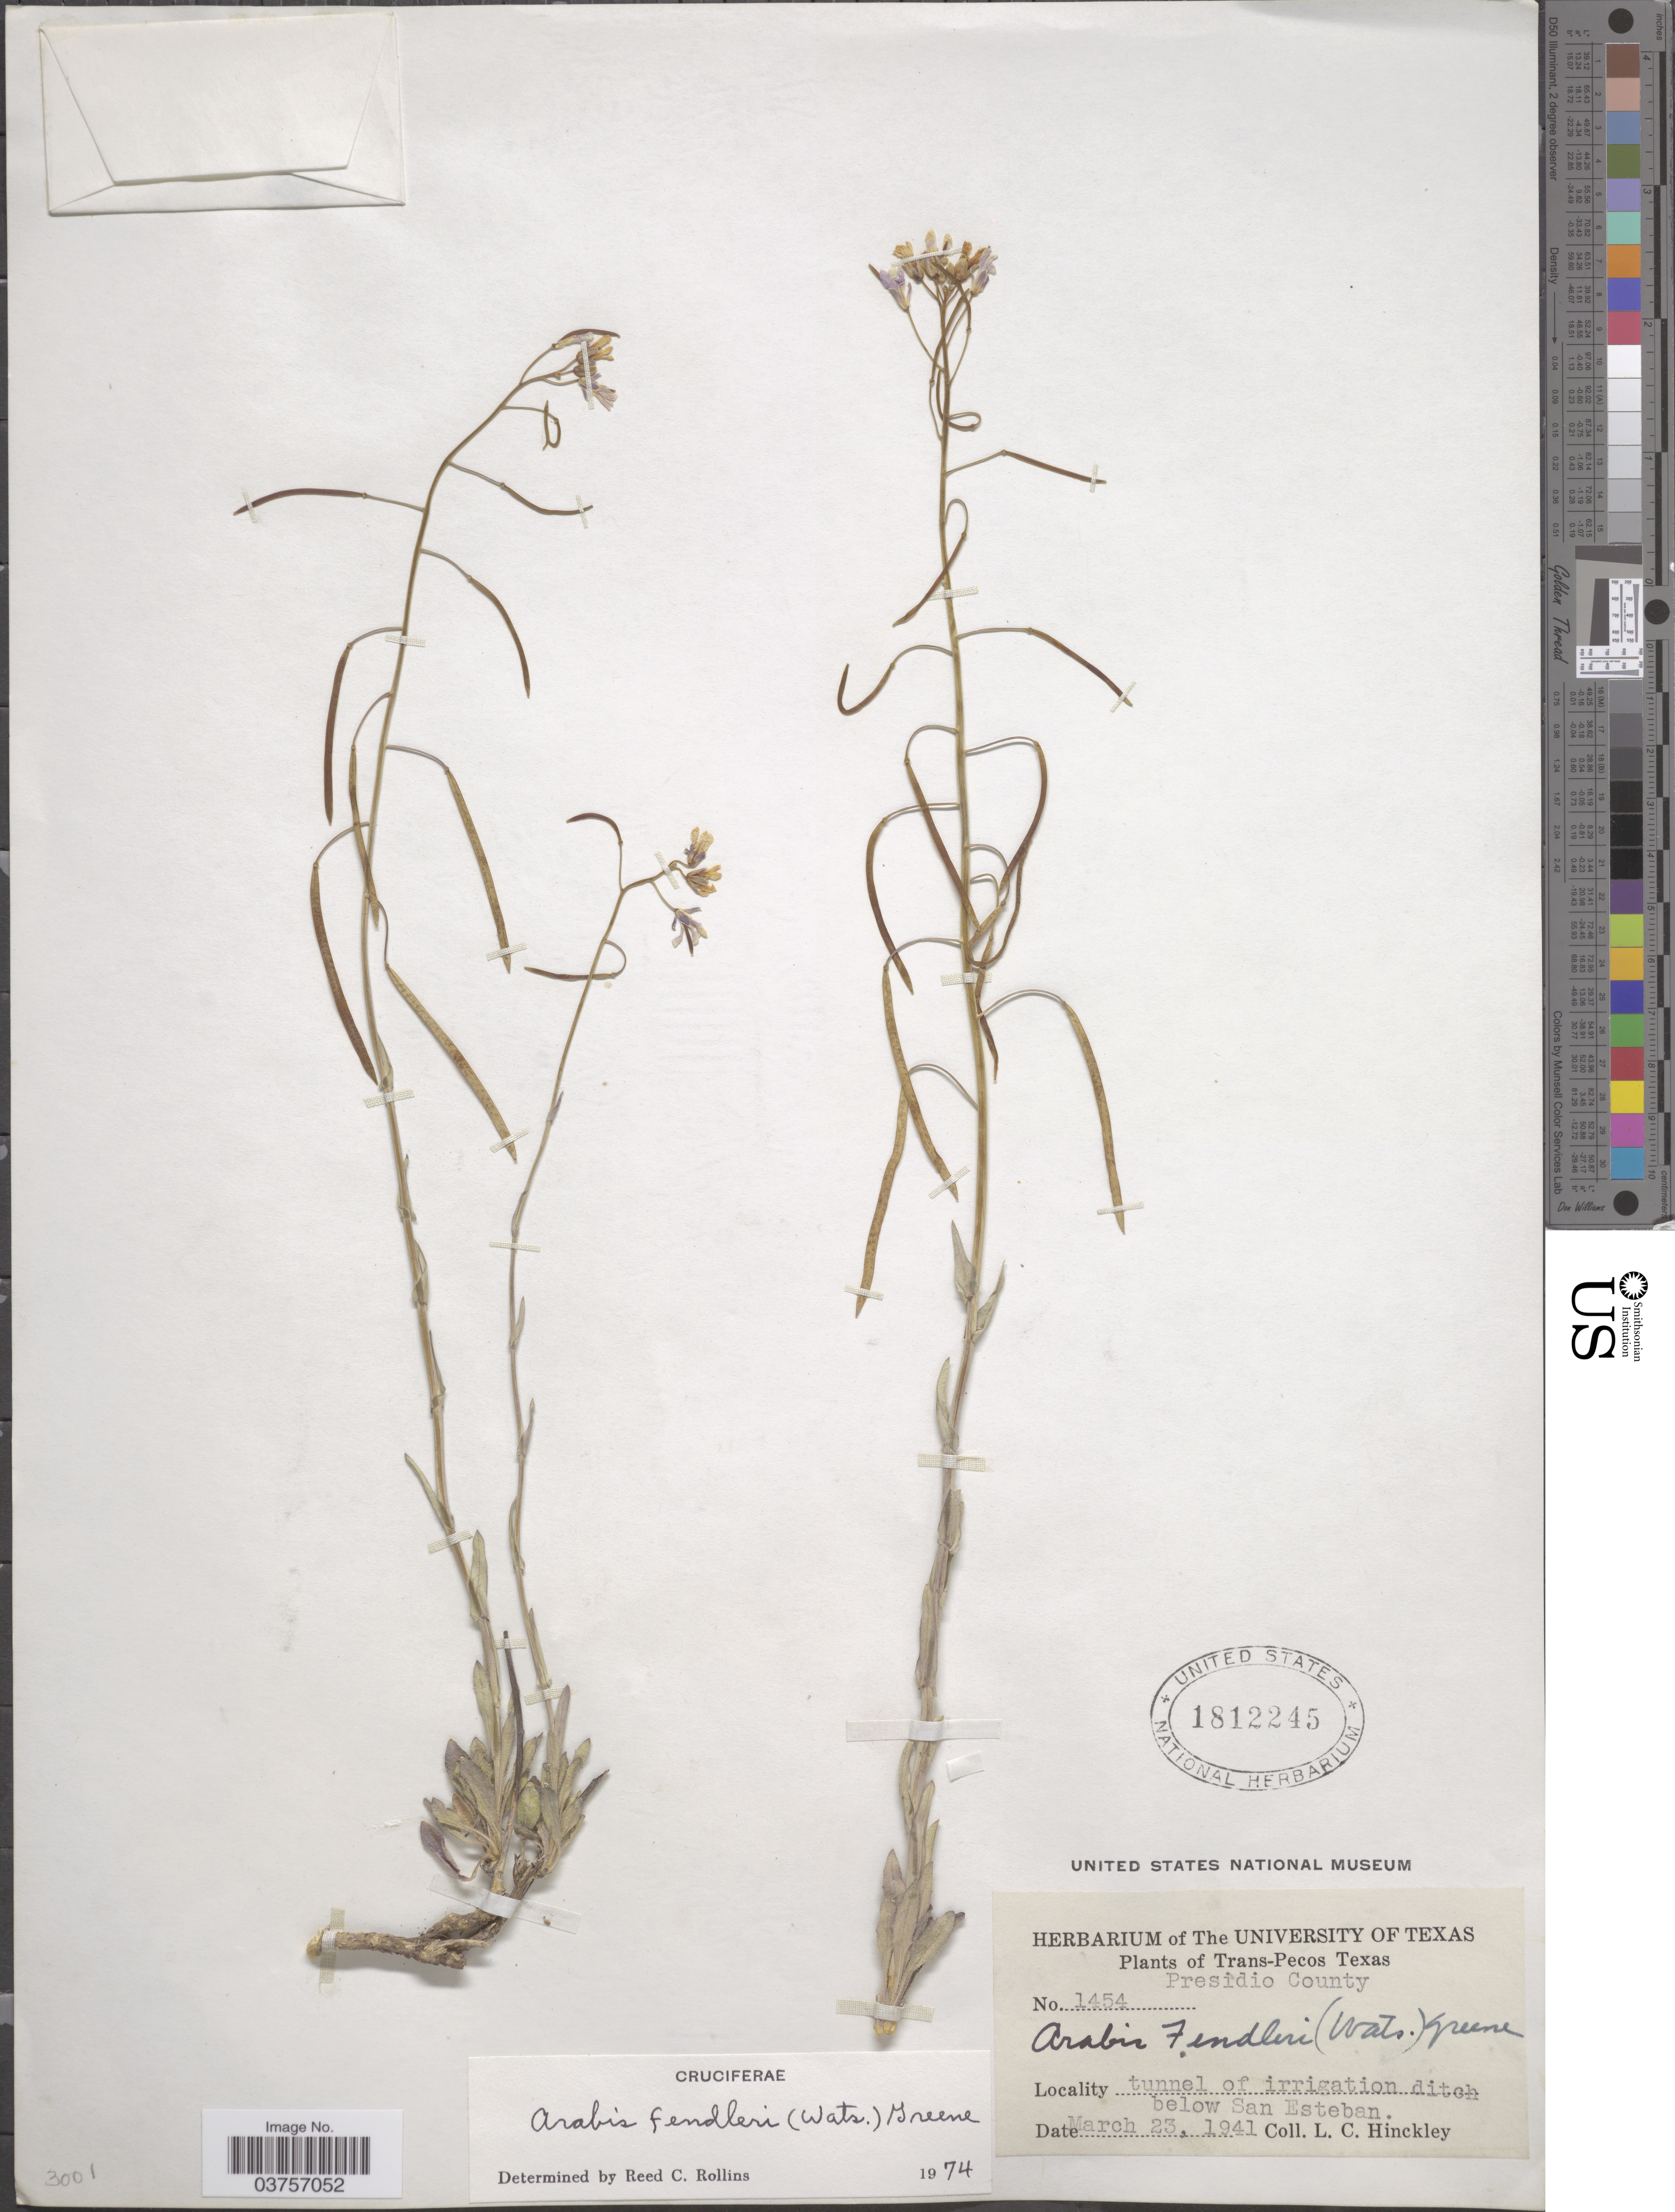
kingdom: Plantae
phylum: Tracheophyta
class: Magnoliopsida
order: Brassicales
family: Brassicaceae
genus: Arabis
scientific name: Arabis fendleri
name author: (S. Watson) Greene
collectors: L. Hinckley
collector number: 1454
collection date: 1941-03-23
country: United States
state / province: Texas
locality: Trans-Pecos Texas. Presidio County. Tunnel of irrigation ditch below San Esteban.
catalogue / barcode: US 1812245